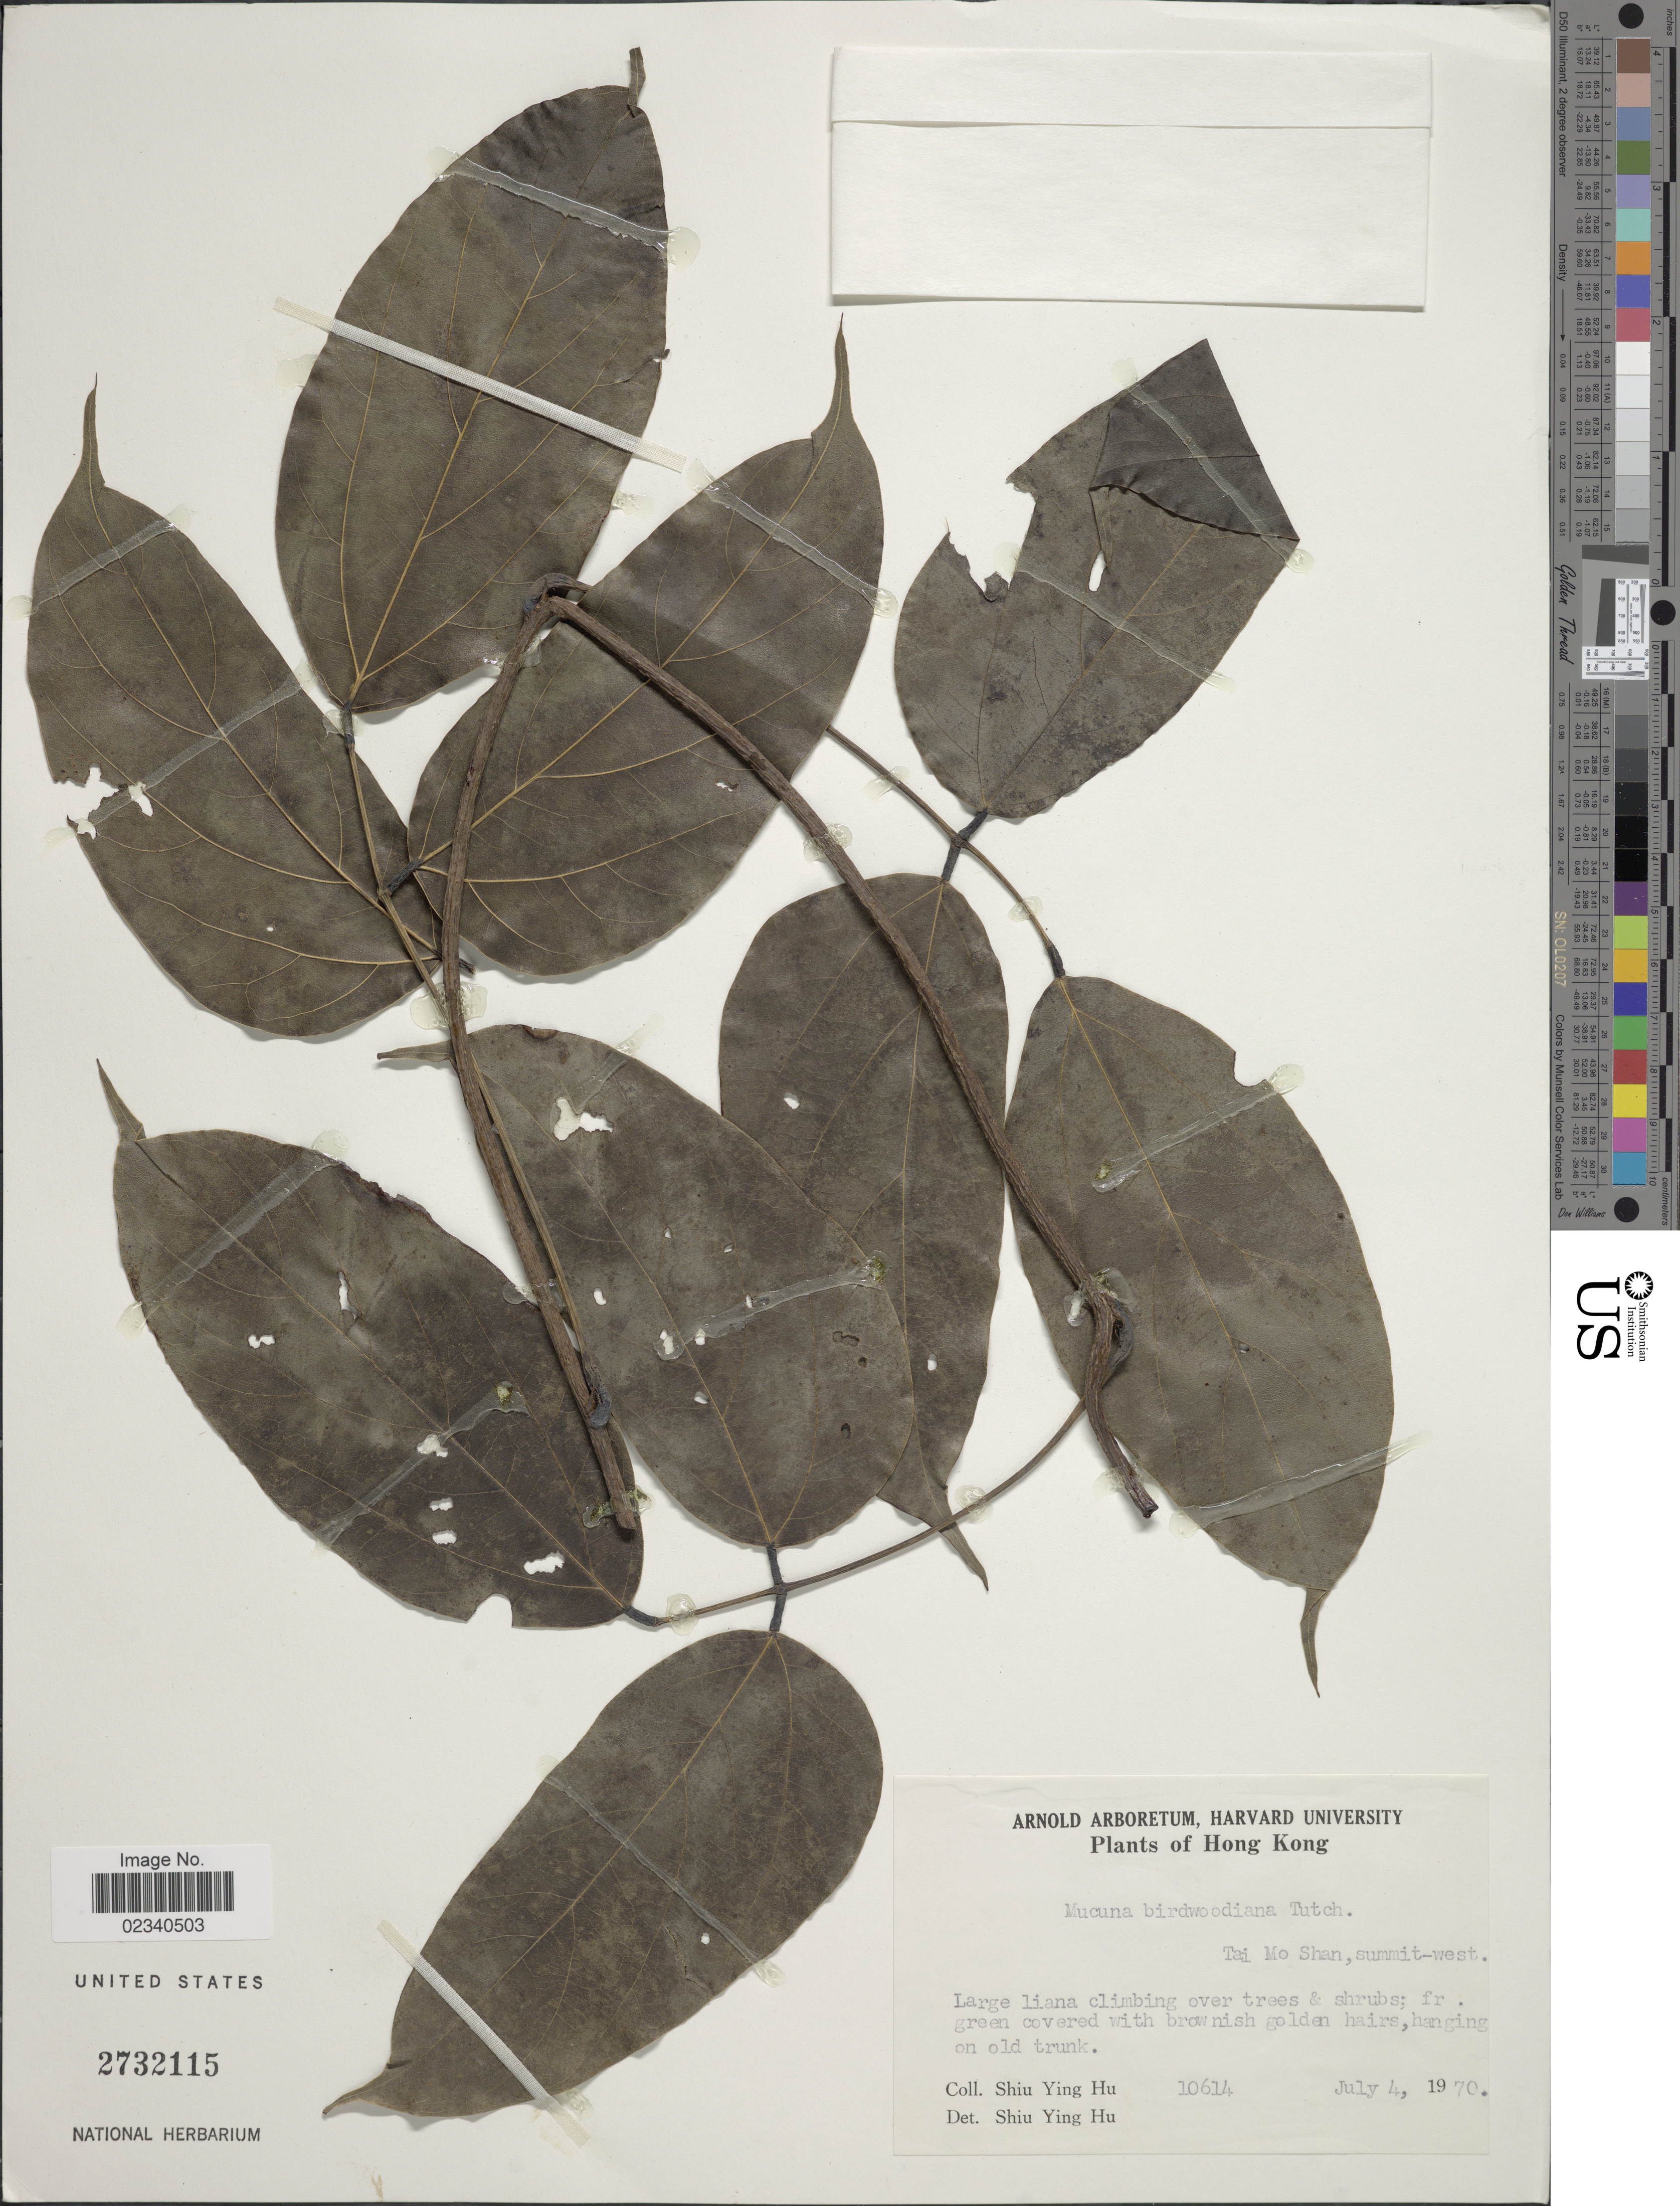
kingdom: Plantae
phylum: Tracheophyta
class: Magnoliopsida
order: Fabales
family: Fabaceae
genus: Mucuna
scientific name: Mucuna birdwoodiana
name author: Tutcher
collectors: S. Y. Hu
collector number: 10614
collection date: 1970-07-04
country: China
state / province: Hong Kong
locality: Tai Mo Shan, summit-west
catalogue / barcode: US 2732115